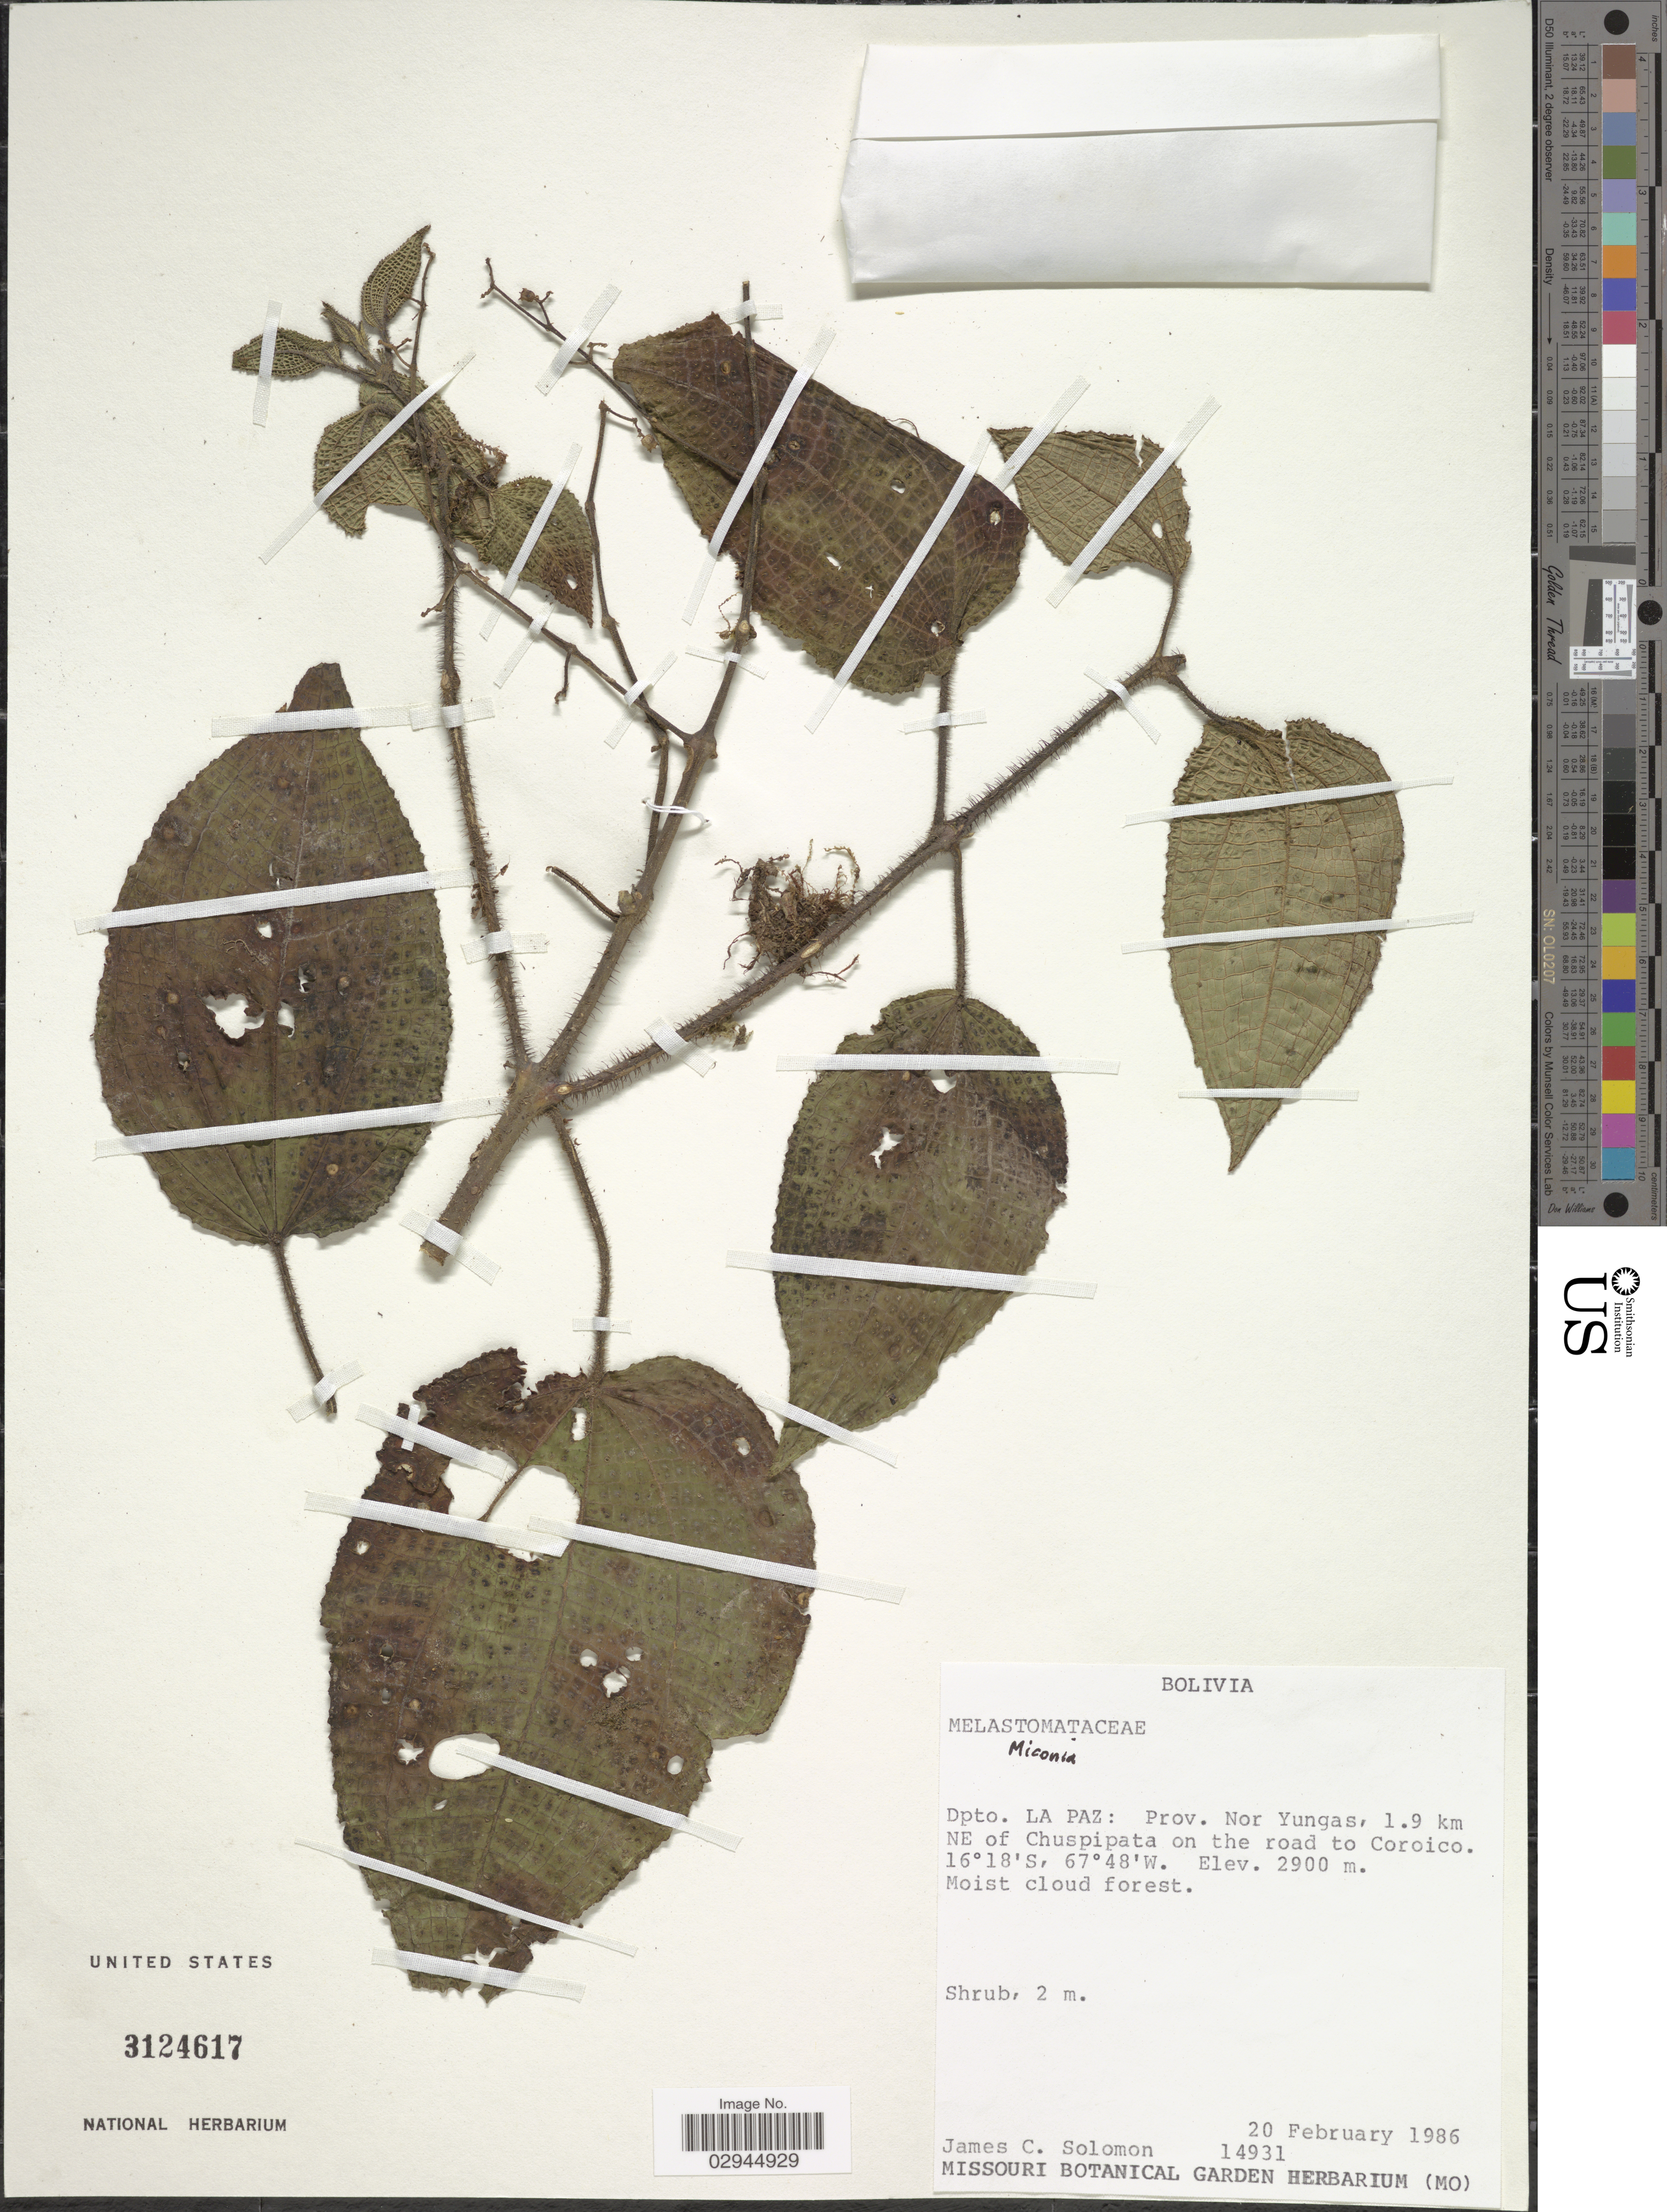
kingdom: Plantae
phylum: Tracheophyta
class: Magnoliopsida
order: Myrtales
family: Melastomataceae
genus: Miconia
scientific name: Miconia sp.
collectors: J. C. Solomon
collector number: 14931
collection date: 1986-02-20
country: Bolivia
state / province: La Paz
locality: Dpto. La Paz: Prov. Nor Yungas, 1.9 km NE of Chuspipata on the road to Coroico.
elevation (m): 2900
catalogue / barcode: US 3124617